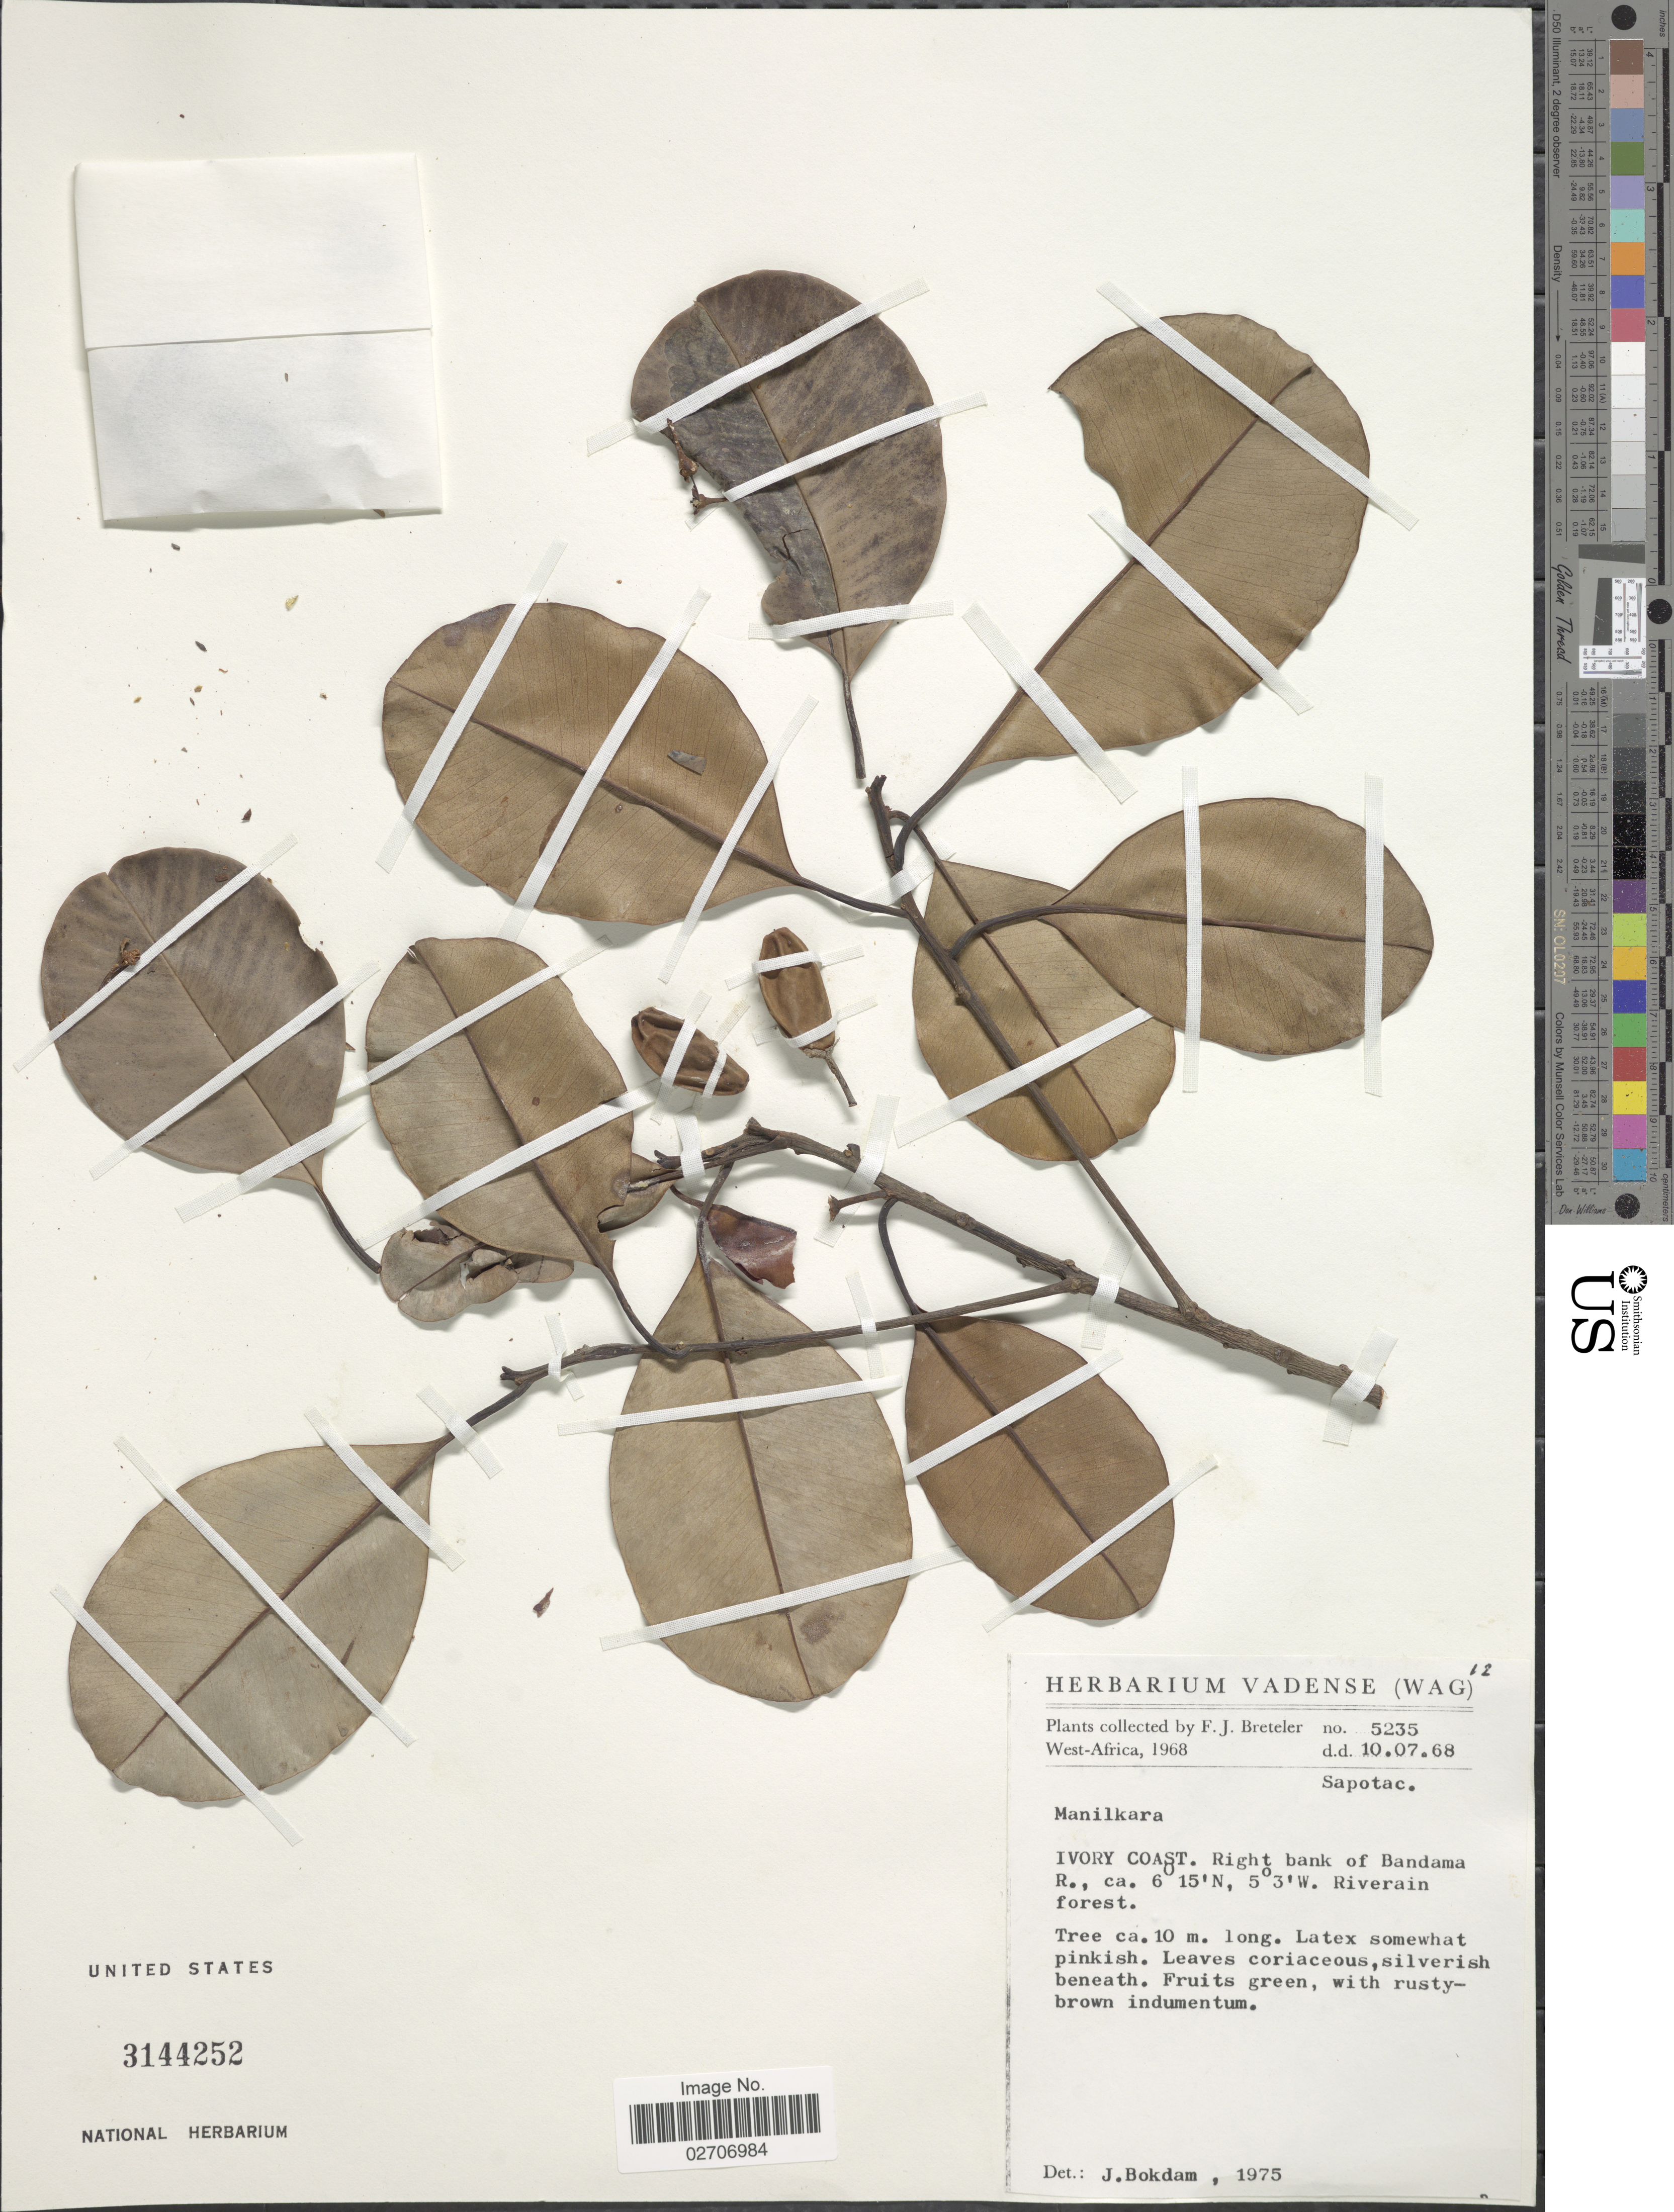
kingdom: Plantae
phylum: Tracheophyta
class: Magnoliopsida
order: Ericales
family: Sapotaceae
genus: Manilkara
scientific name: Manilkara sp.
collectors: F. J. Breteler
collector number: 5235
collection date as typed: Transcribed d/m/y: 10/7/68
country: Ivory Coast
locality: Right bank of Bandama R., Riverain forest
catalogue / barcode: US 3144252